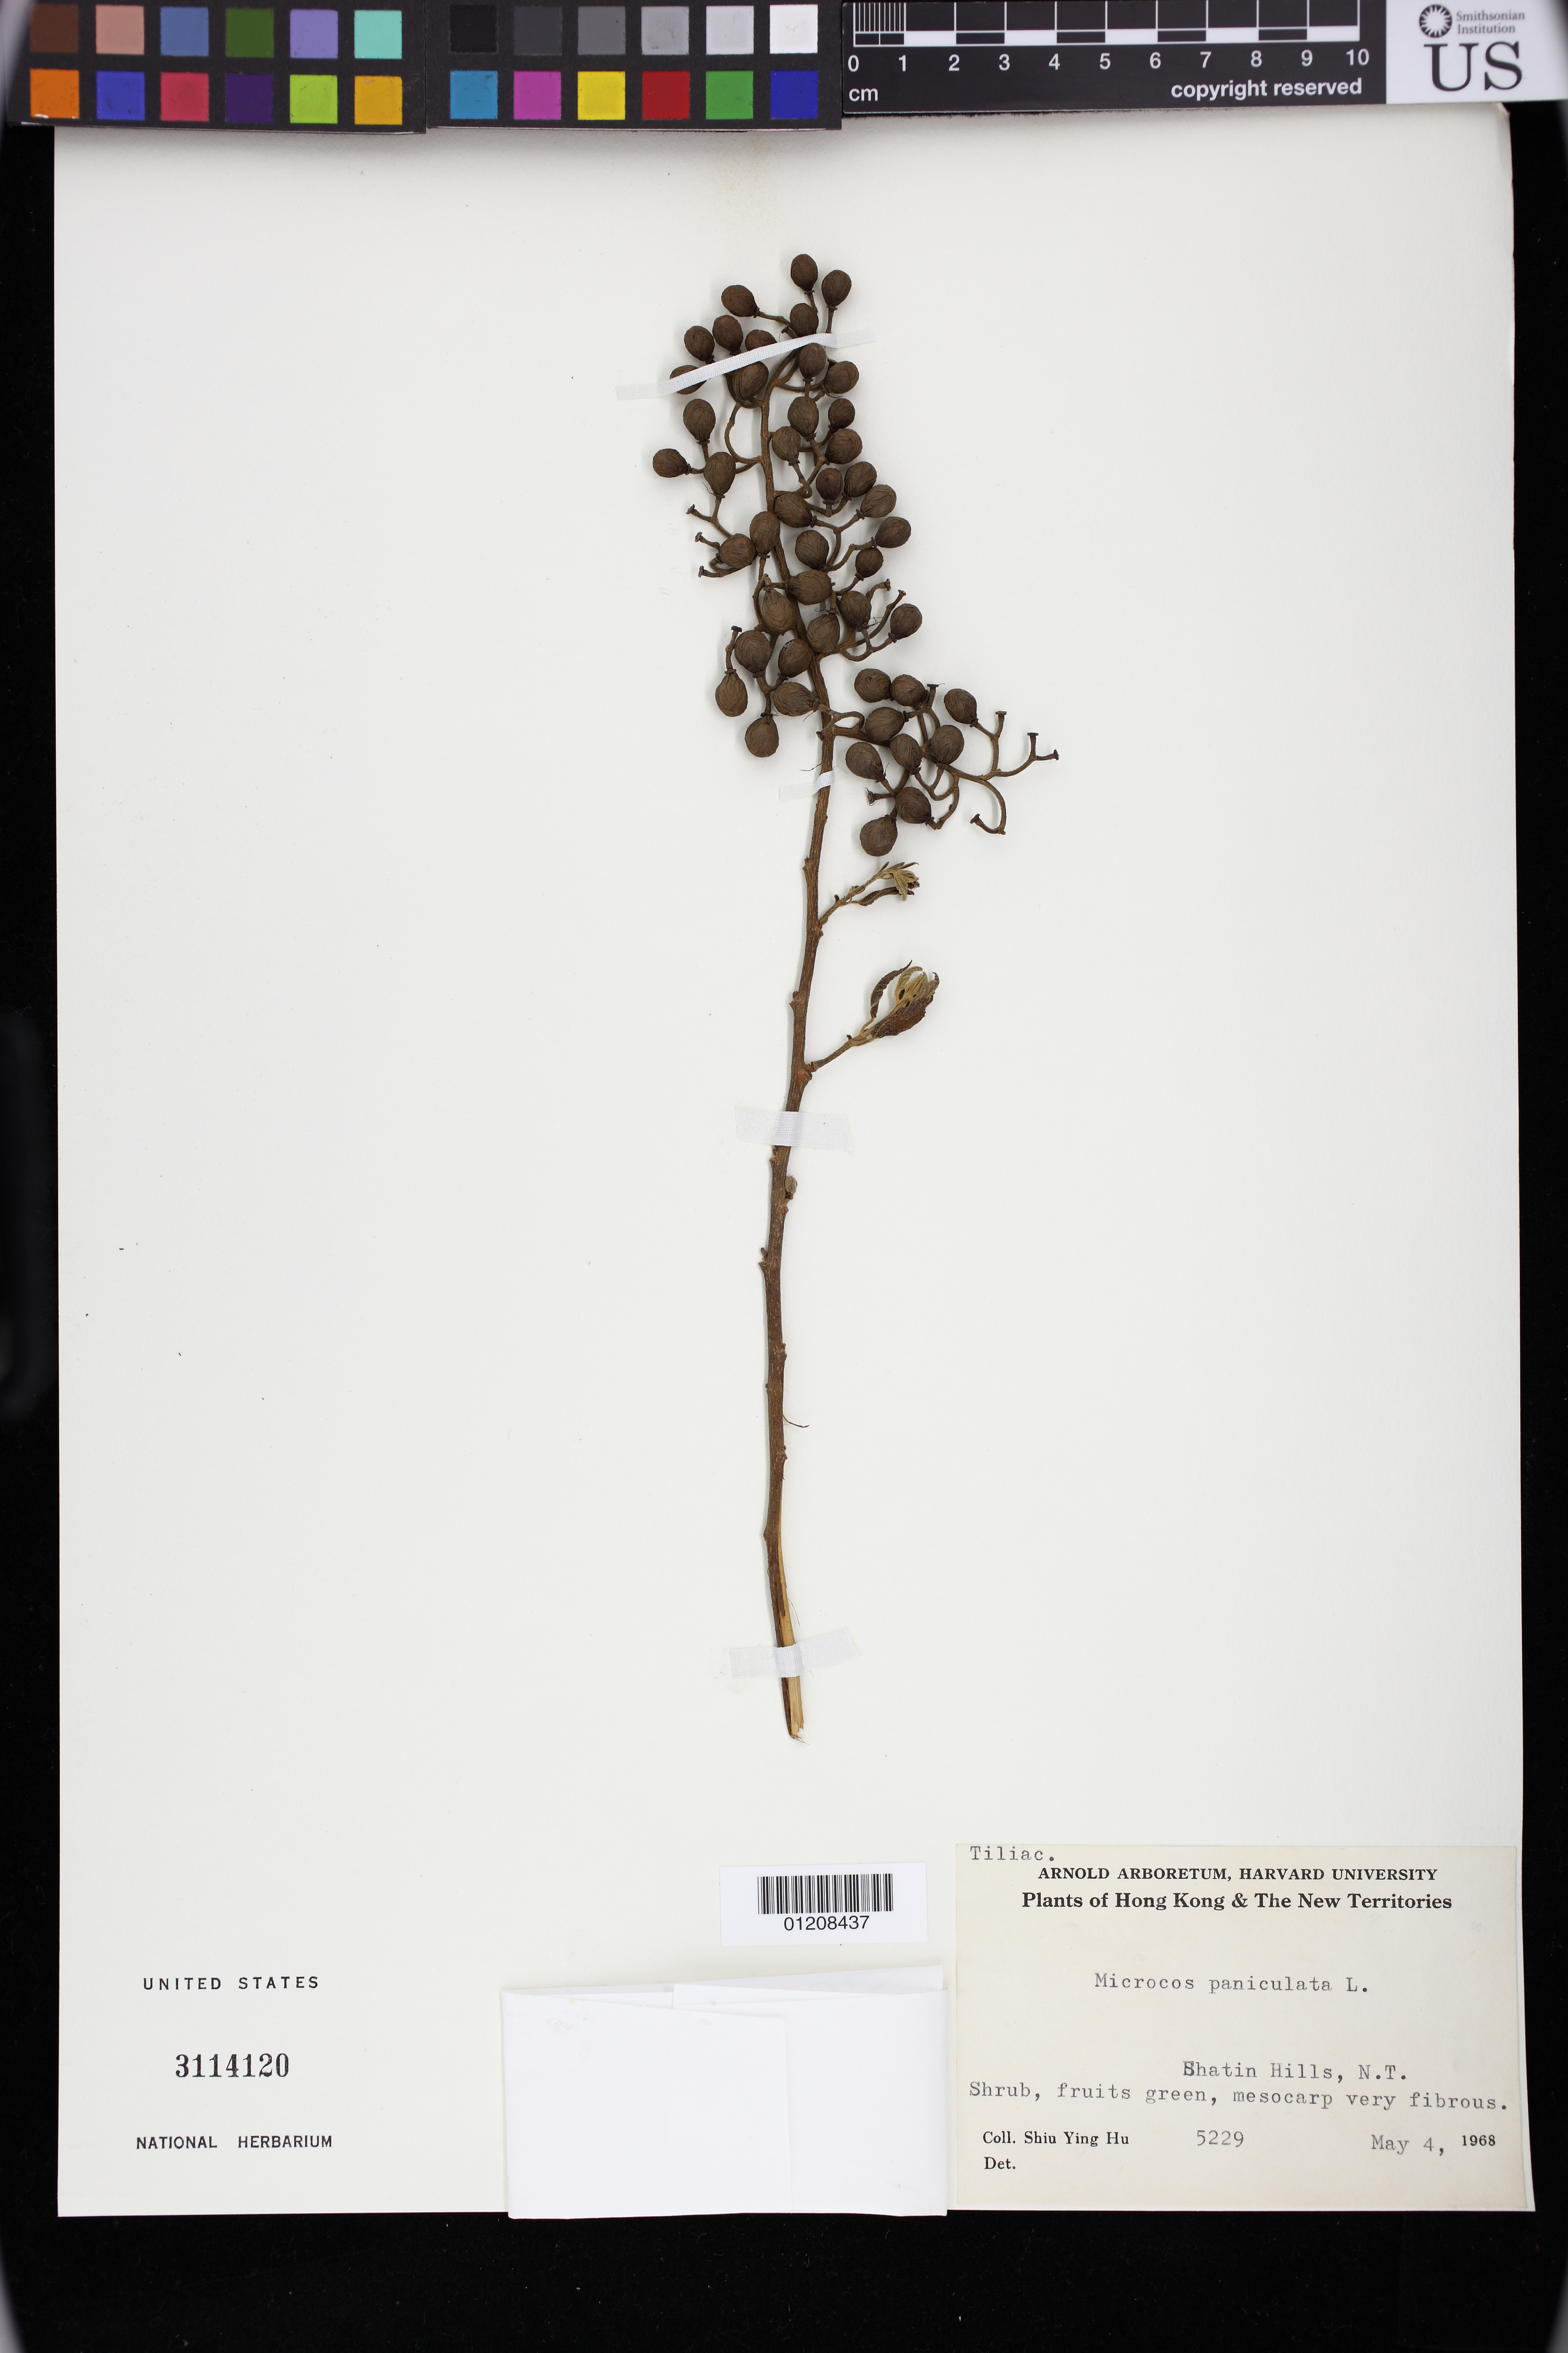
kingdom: Plantae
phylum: Tracheophyta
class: Magnoliopsida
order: Malvales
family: Malvaceae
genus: Microcos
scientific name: Microcos paniculata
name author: L.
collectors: S. Y. Hu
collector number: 5229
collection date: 1968-05-04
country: China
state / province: Hong Kong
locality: The New Territories. Sha Tin Hills, N.T.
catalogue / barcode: US 3114120